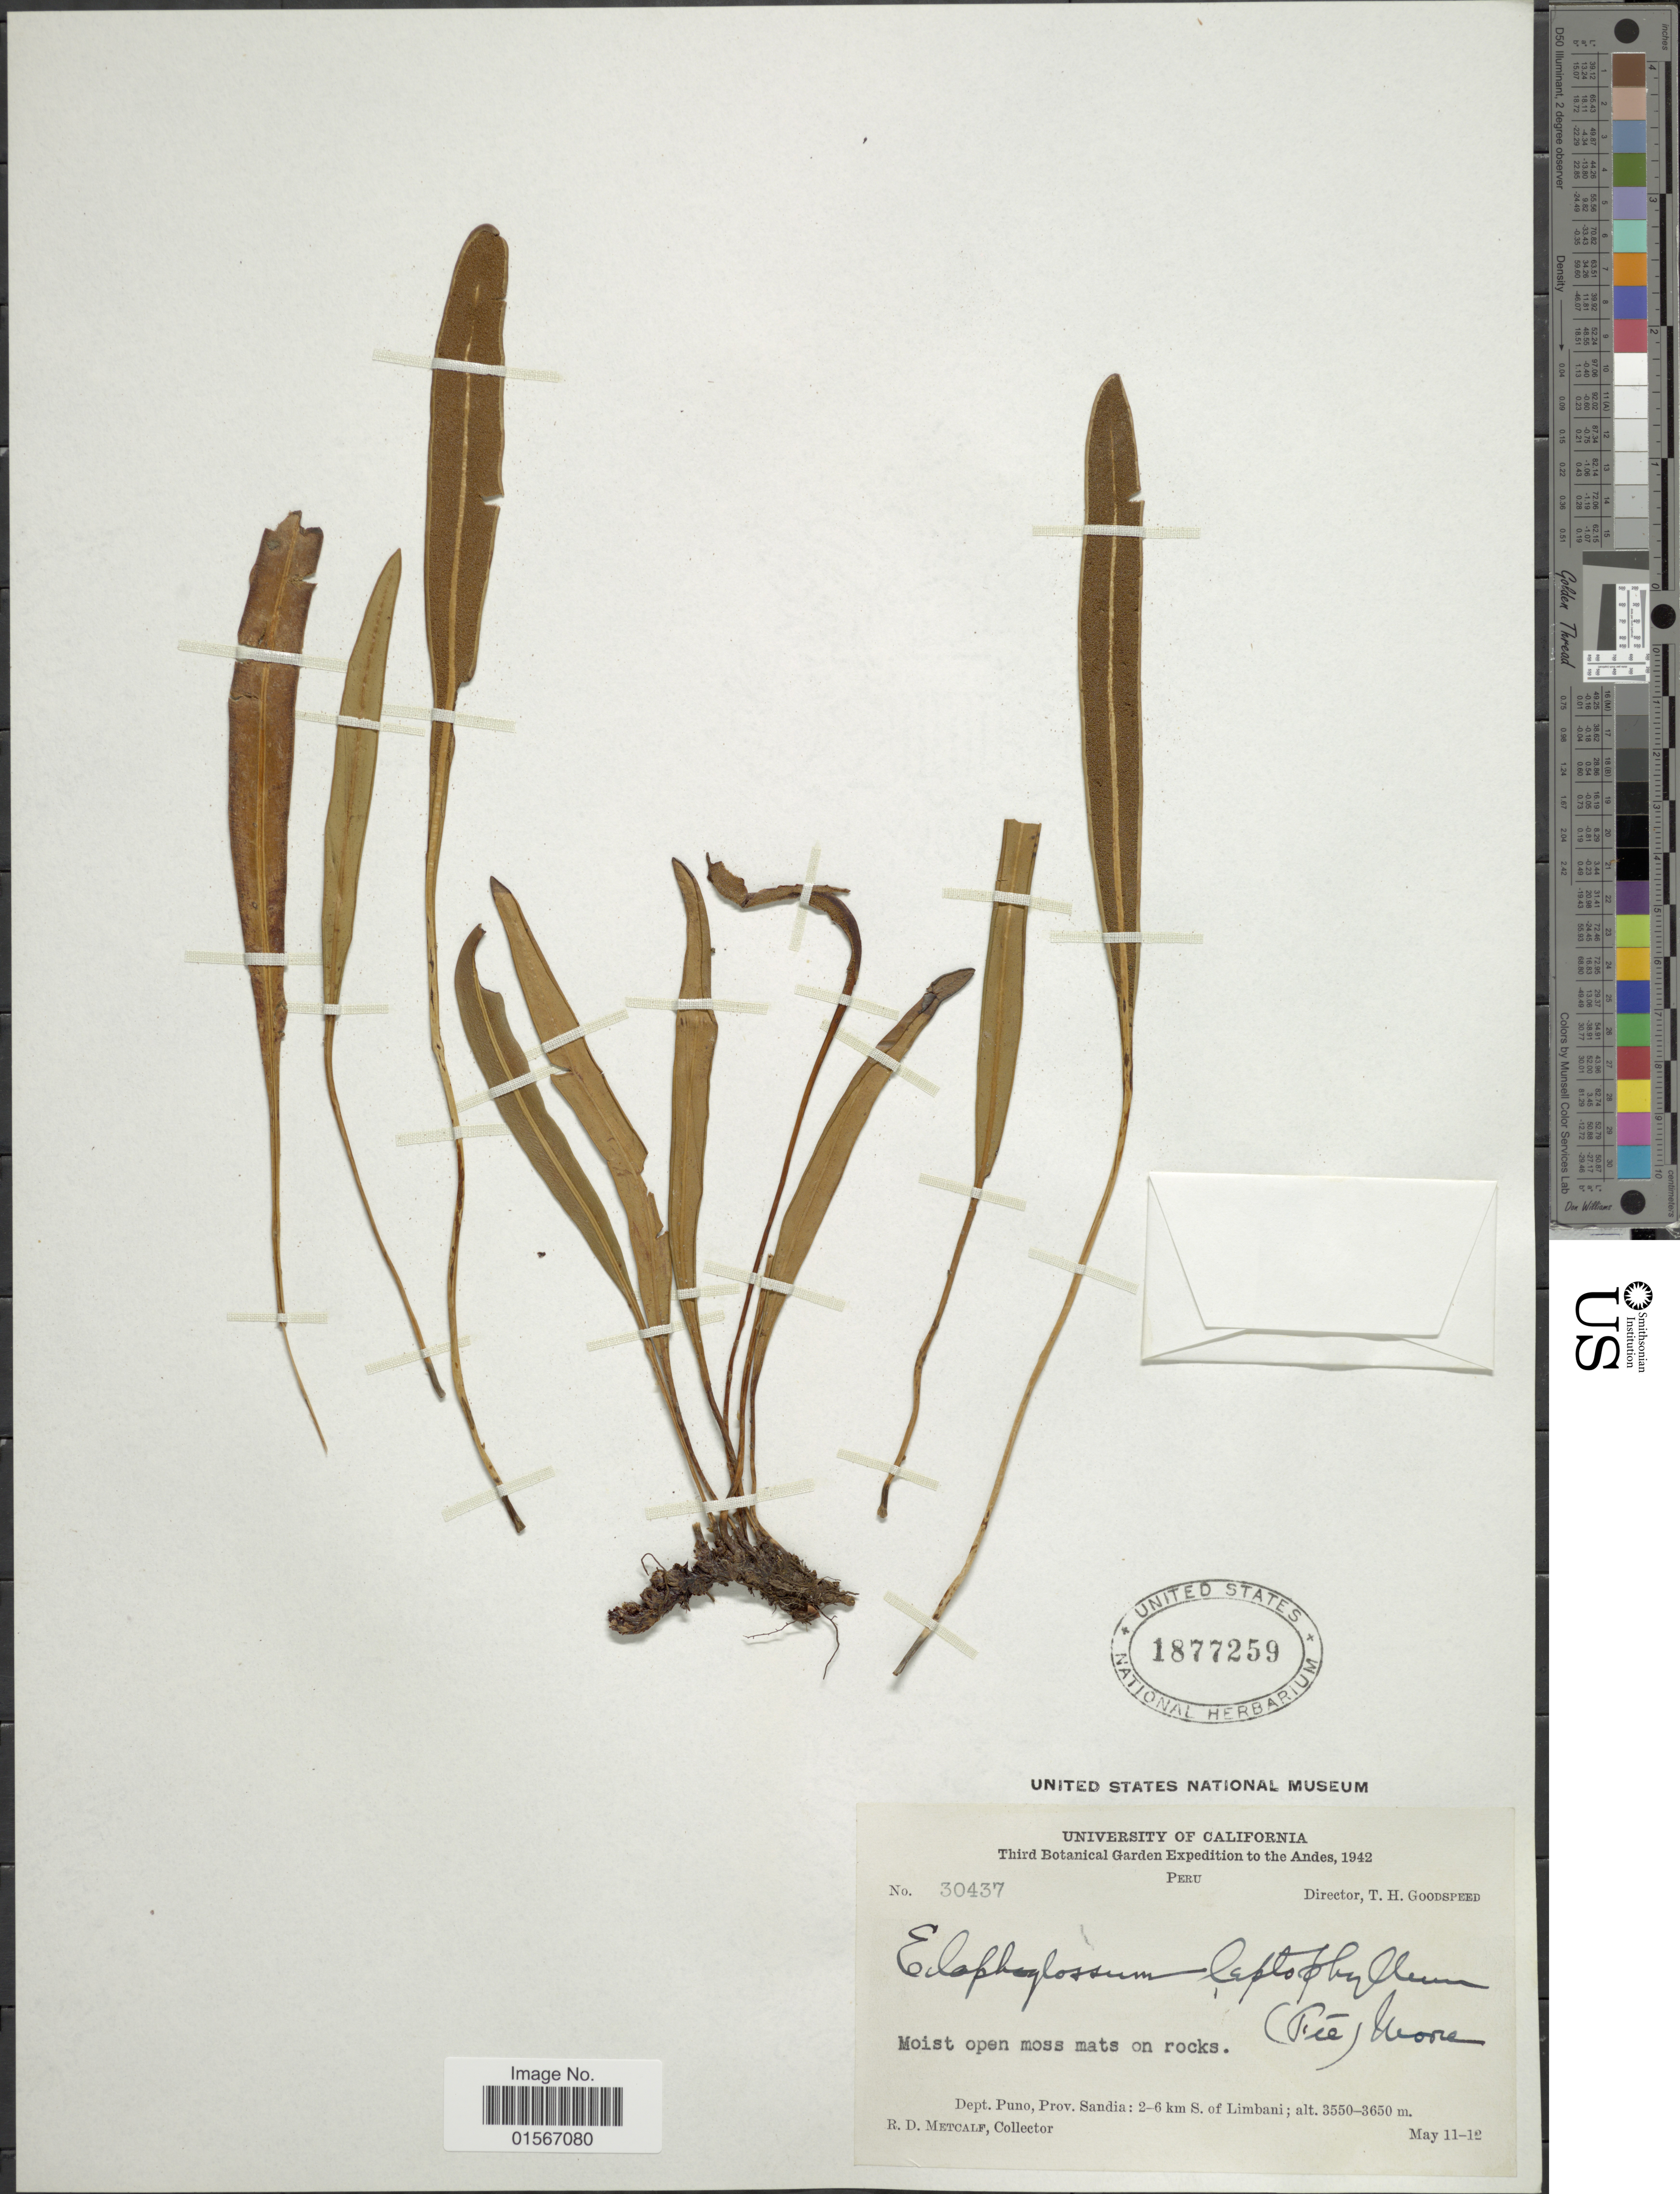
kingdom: Plantae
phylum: Tracheophyta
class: Polypodiopsida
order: Polypodiales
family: Dryopteridaceae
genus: Elaphoglossum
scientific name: Elaphoglossum minutum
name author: (Pohl ex Fée) T. Moore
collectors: R. D. Metcalf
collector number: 30437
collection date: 1942-05-11/1942-05-12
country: Peru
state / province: Puno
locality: Dept. Puno, Prov. Sandia: 2-6 km S of Limbani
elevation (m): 3550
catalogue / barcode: US 1877259